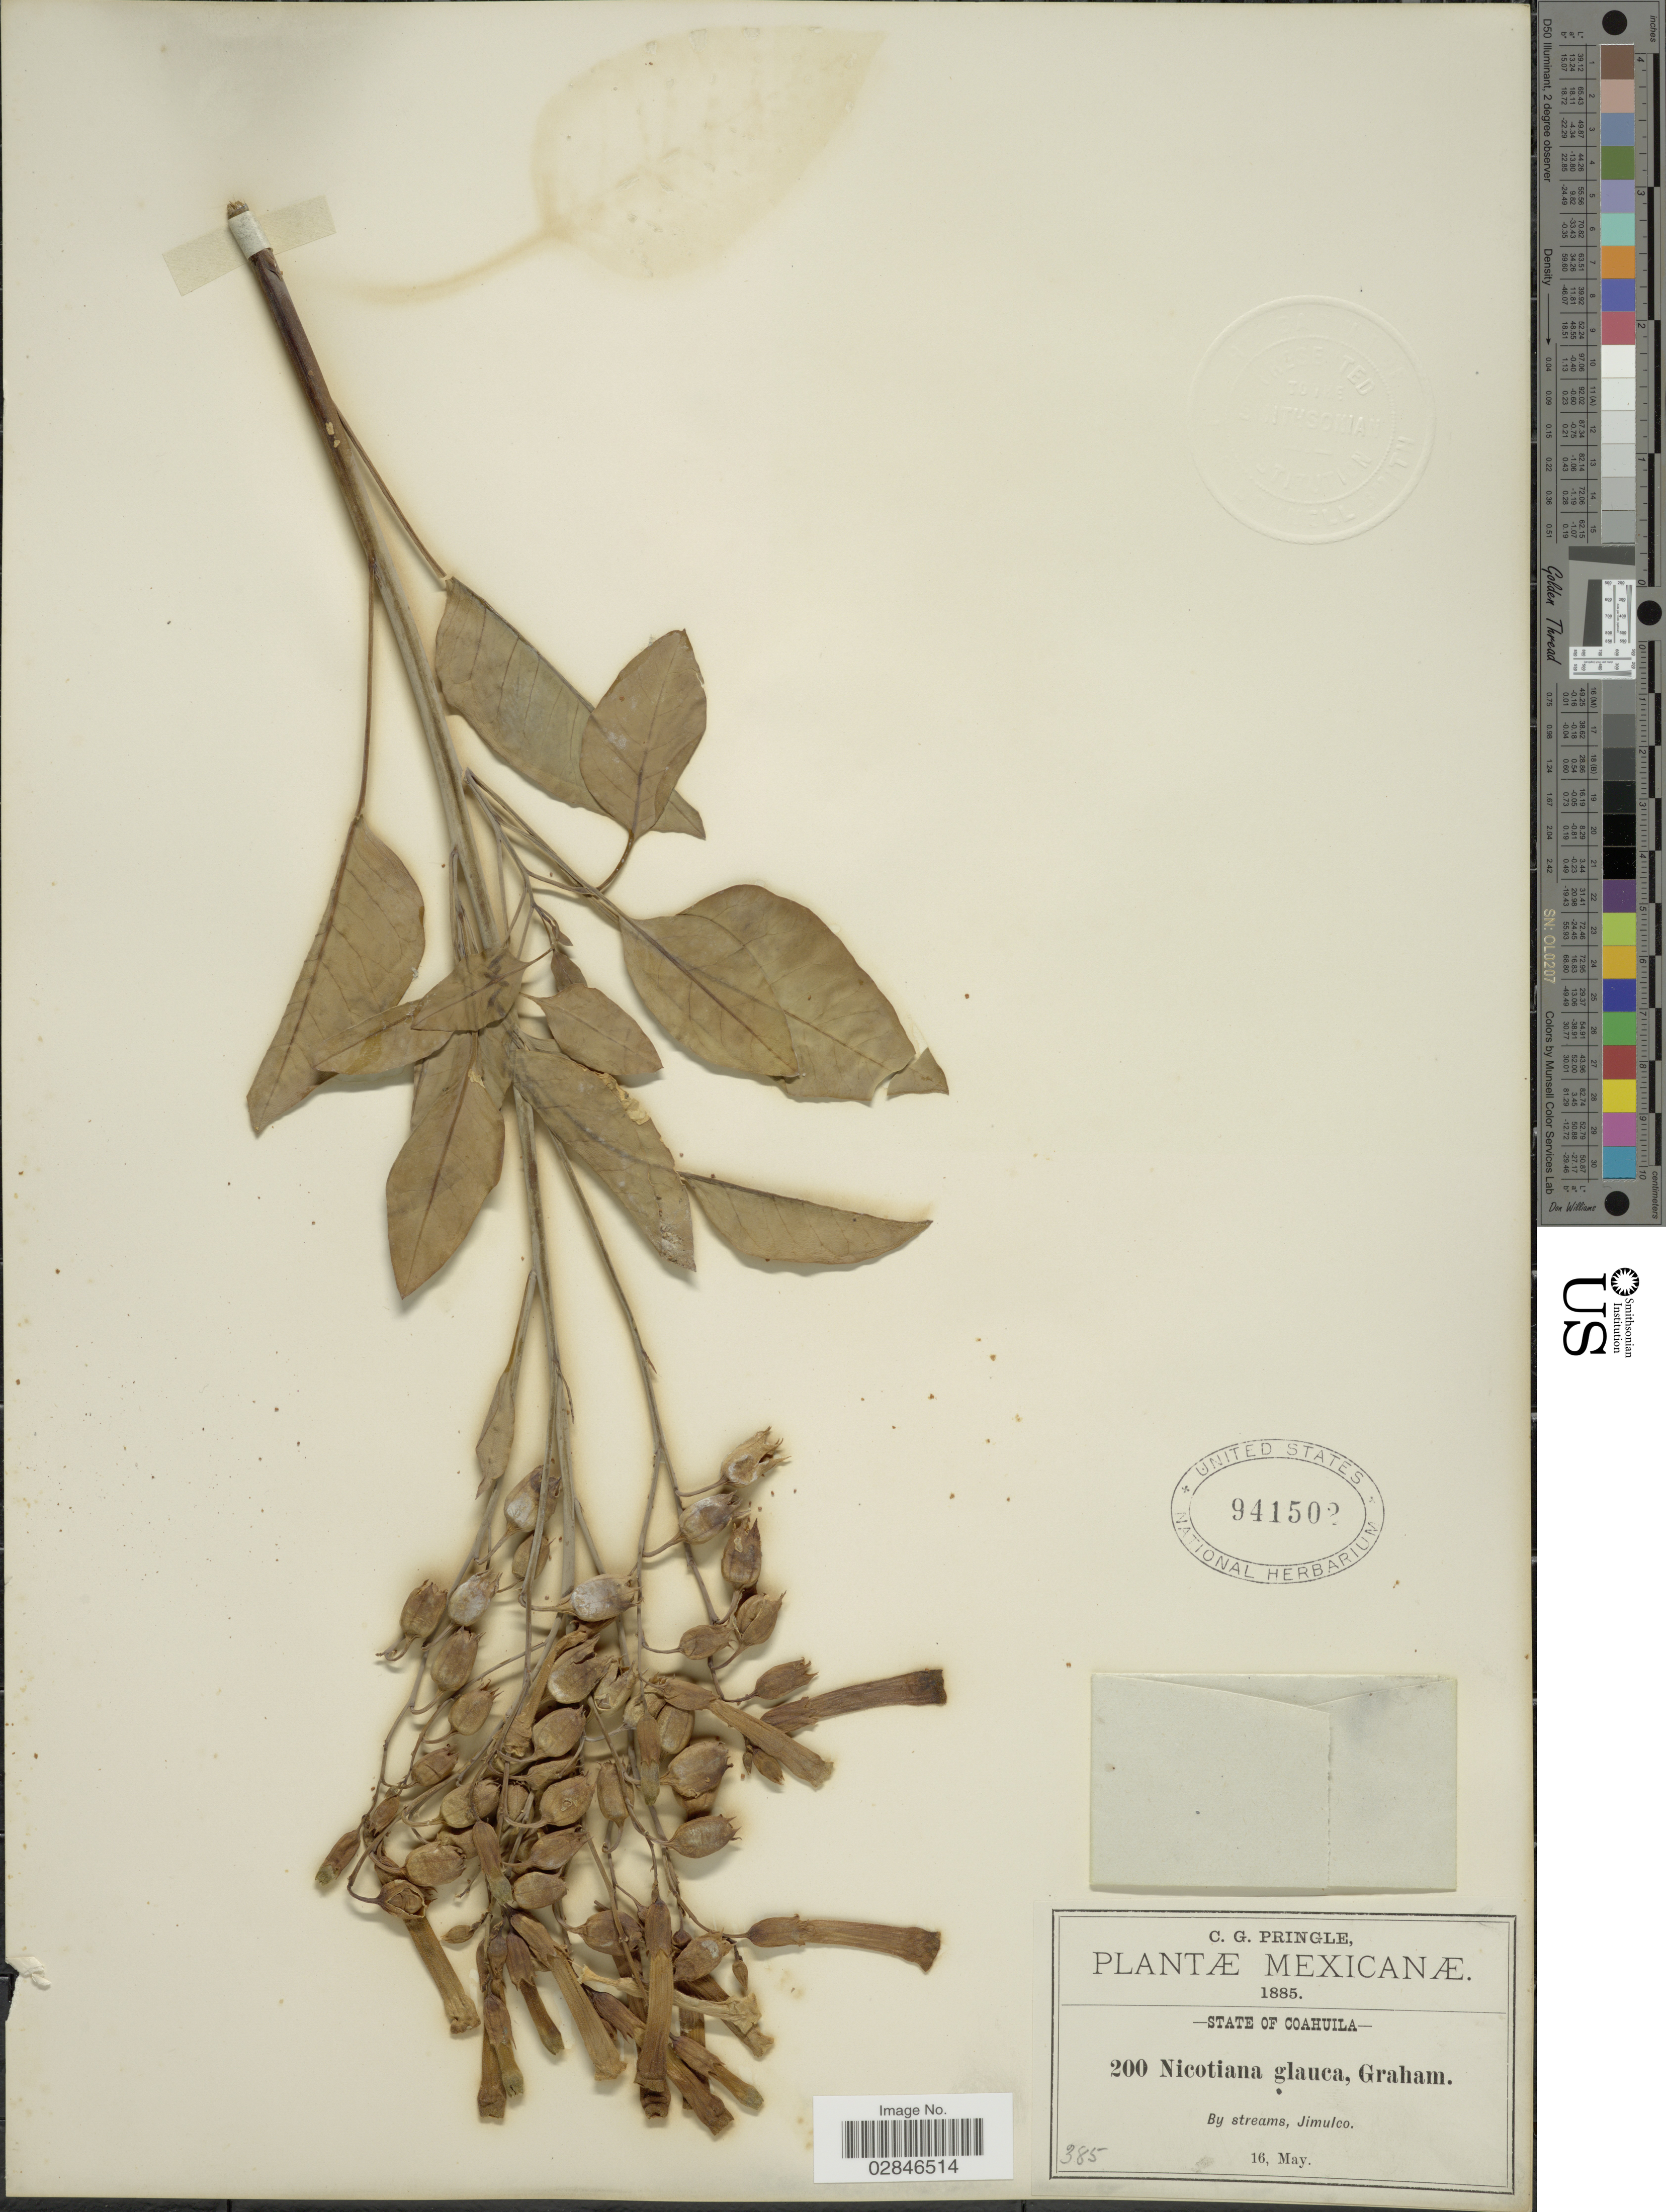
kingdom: Plantae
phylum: Tracheophyta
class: Magnoliopsida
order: Solanales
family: Solanaceae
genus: Nicotiana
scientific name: Nicotiana glauca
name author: Graham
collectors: C. G. Pringle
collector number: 200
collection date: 1885-05-16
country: Mexico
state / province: Coahuila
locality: Jimulco.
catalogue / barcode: US 941502